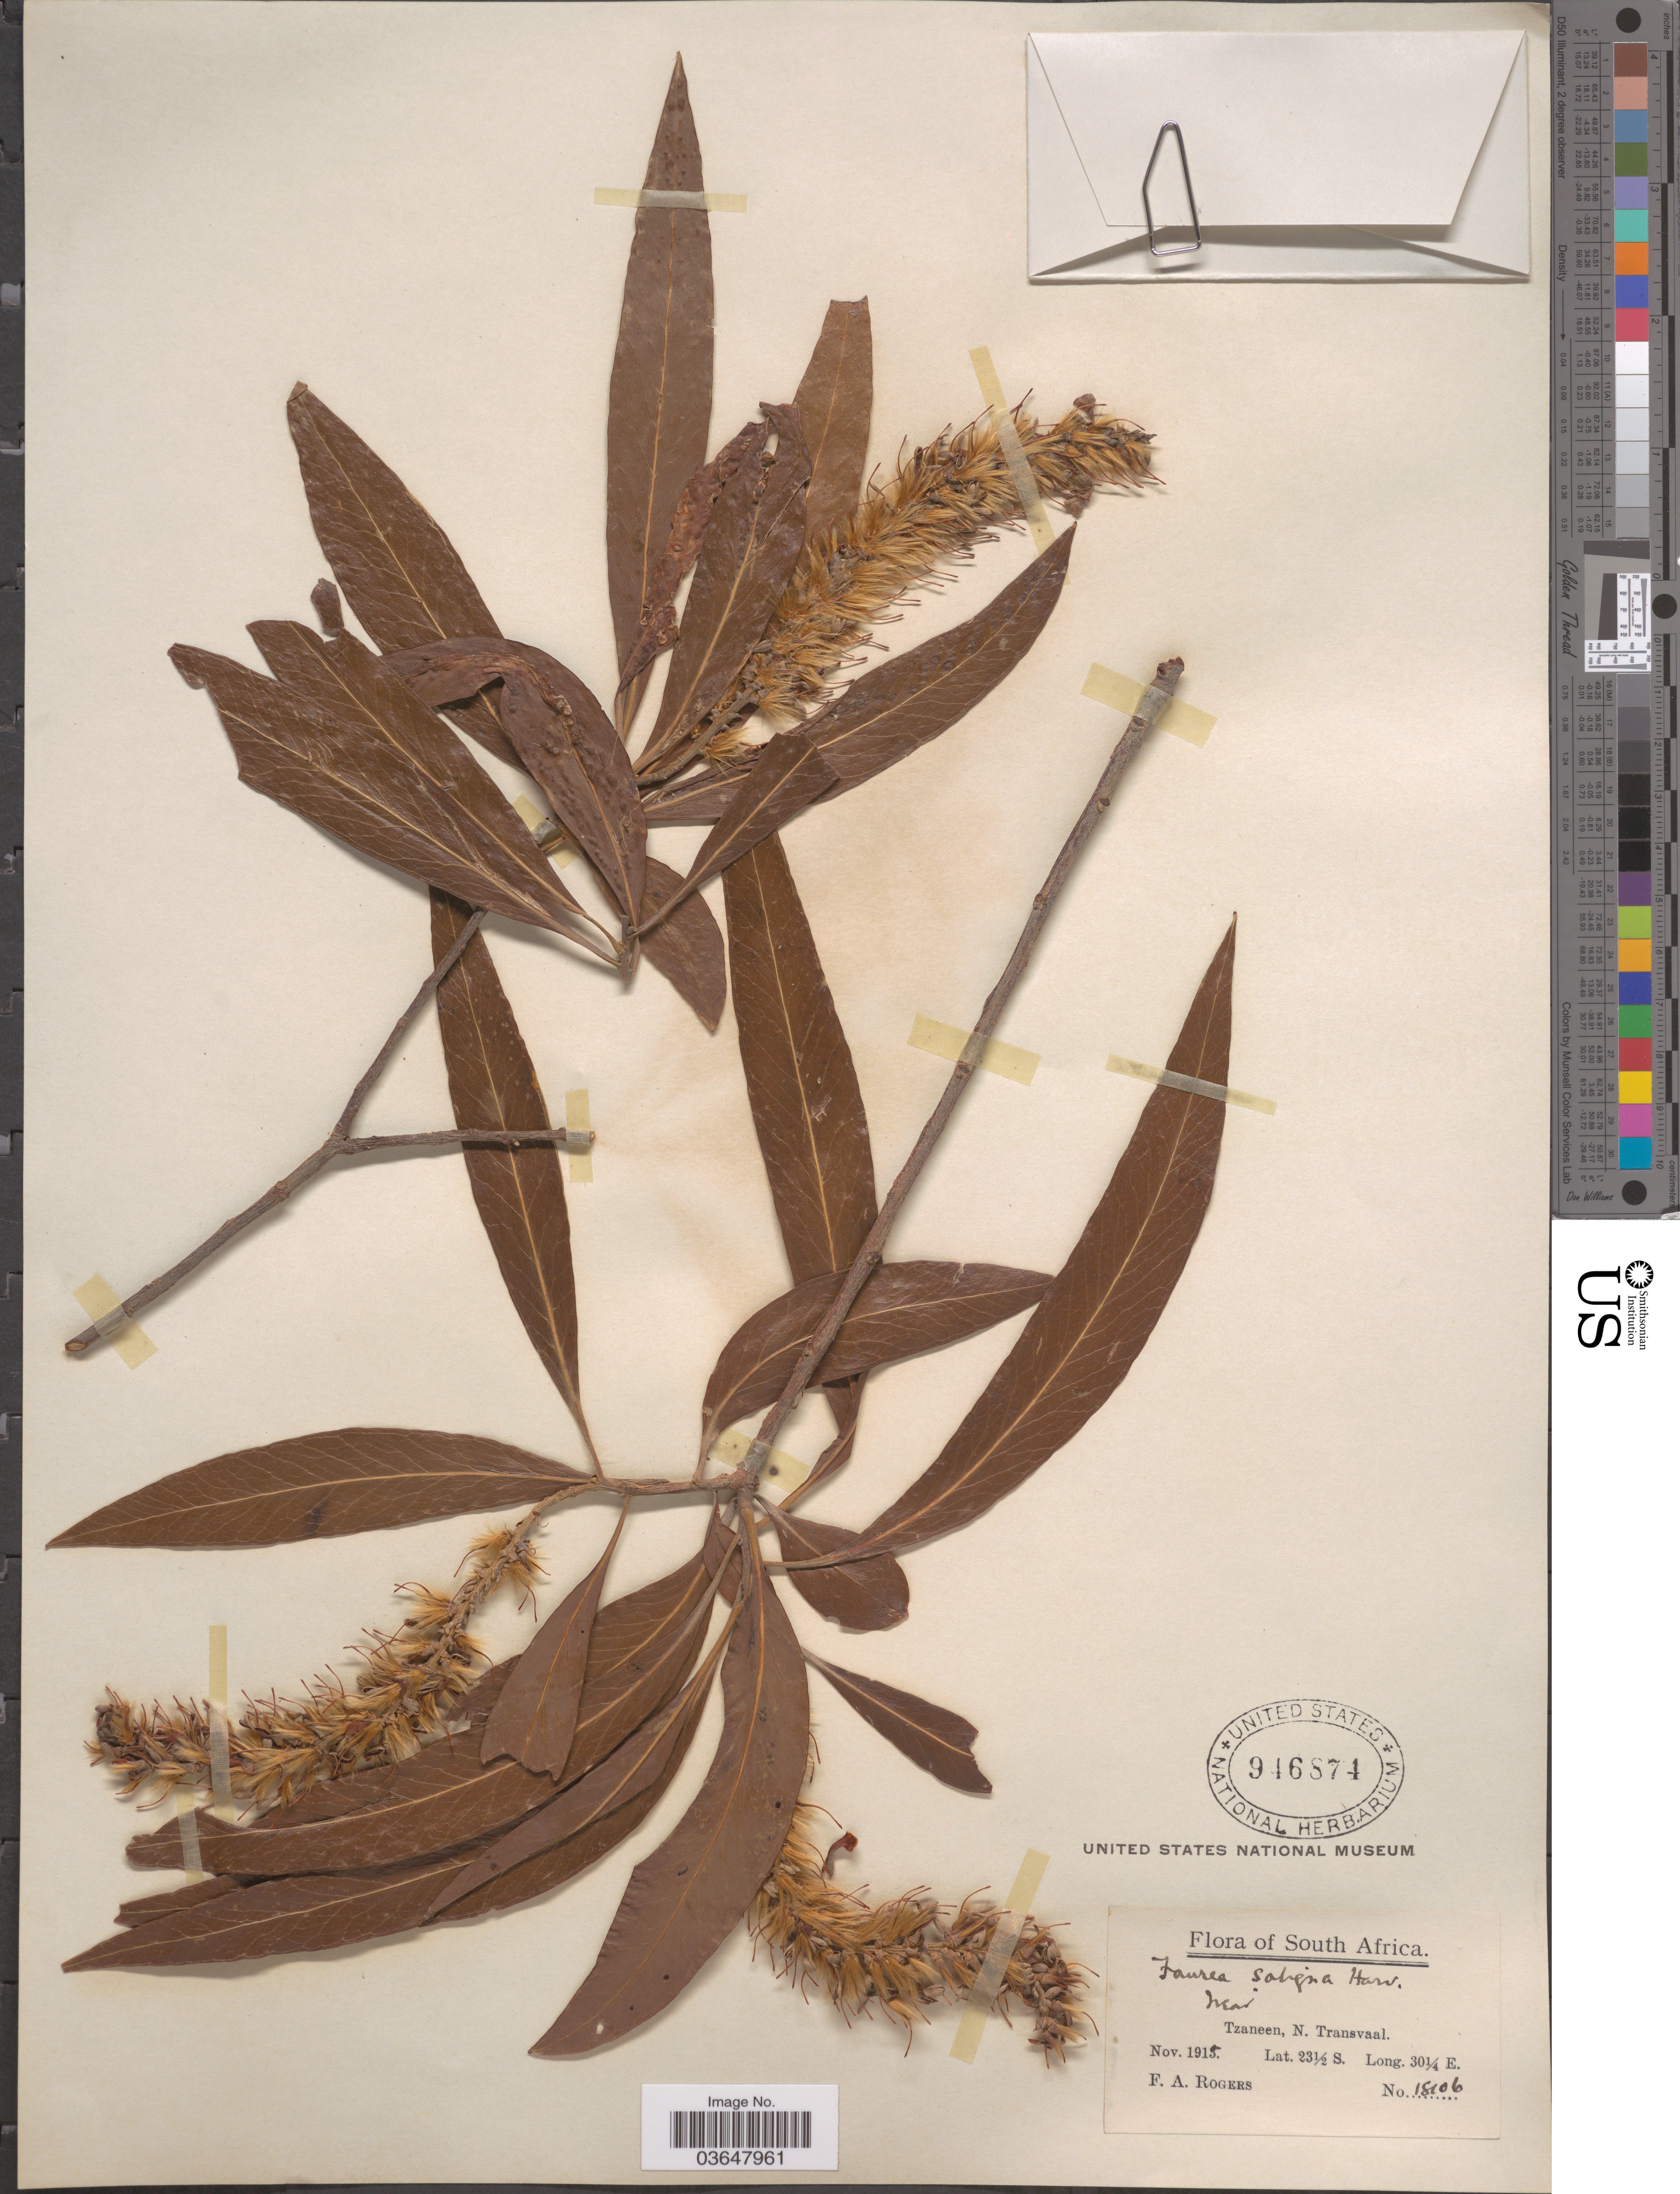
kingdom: Plantae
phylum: Tracheophyta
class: Magnoliopsida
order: Proteales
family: Proteaceae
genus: Faurea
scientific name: Faurea saligna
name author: Harv.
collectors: F. A. Rogers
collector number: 18106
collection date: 1915-11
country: South Africa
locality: Near Tzaneen, N. Transvaal.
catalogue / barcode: US 946874